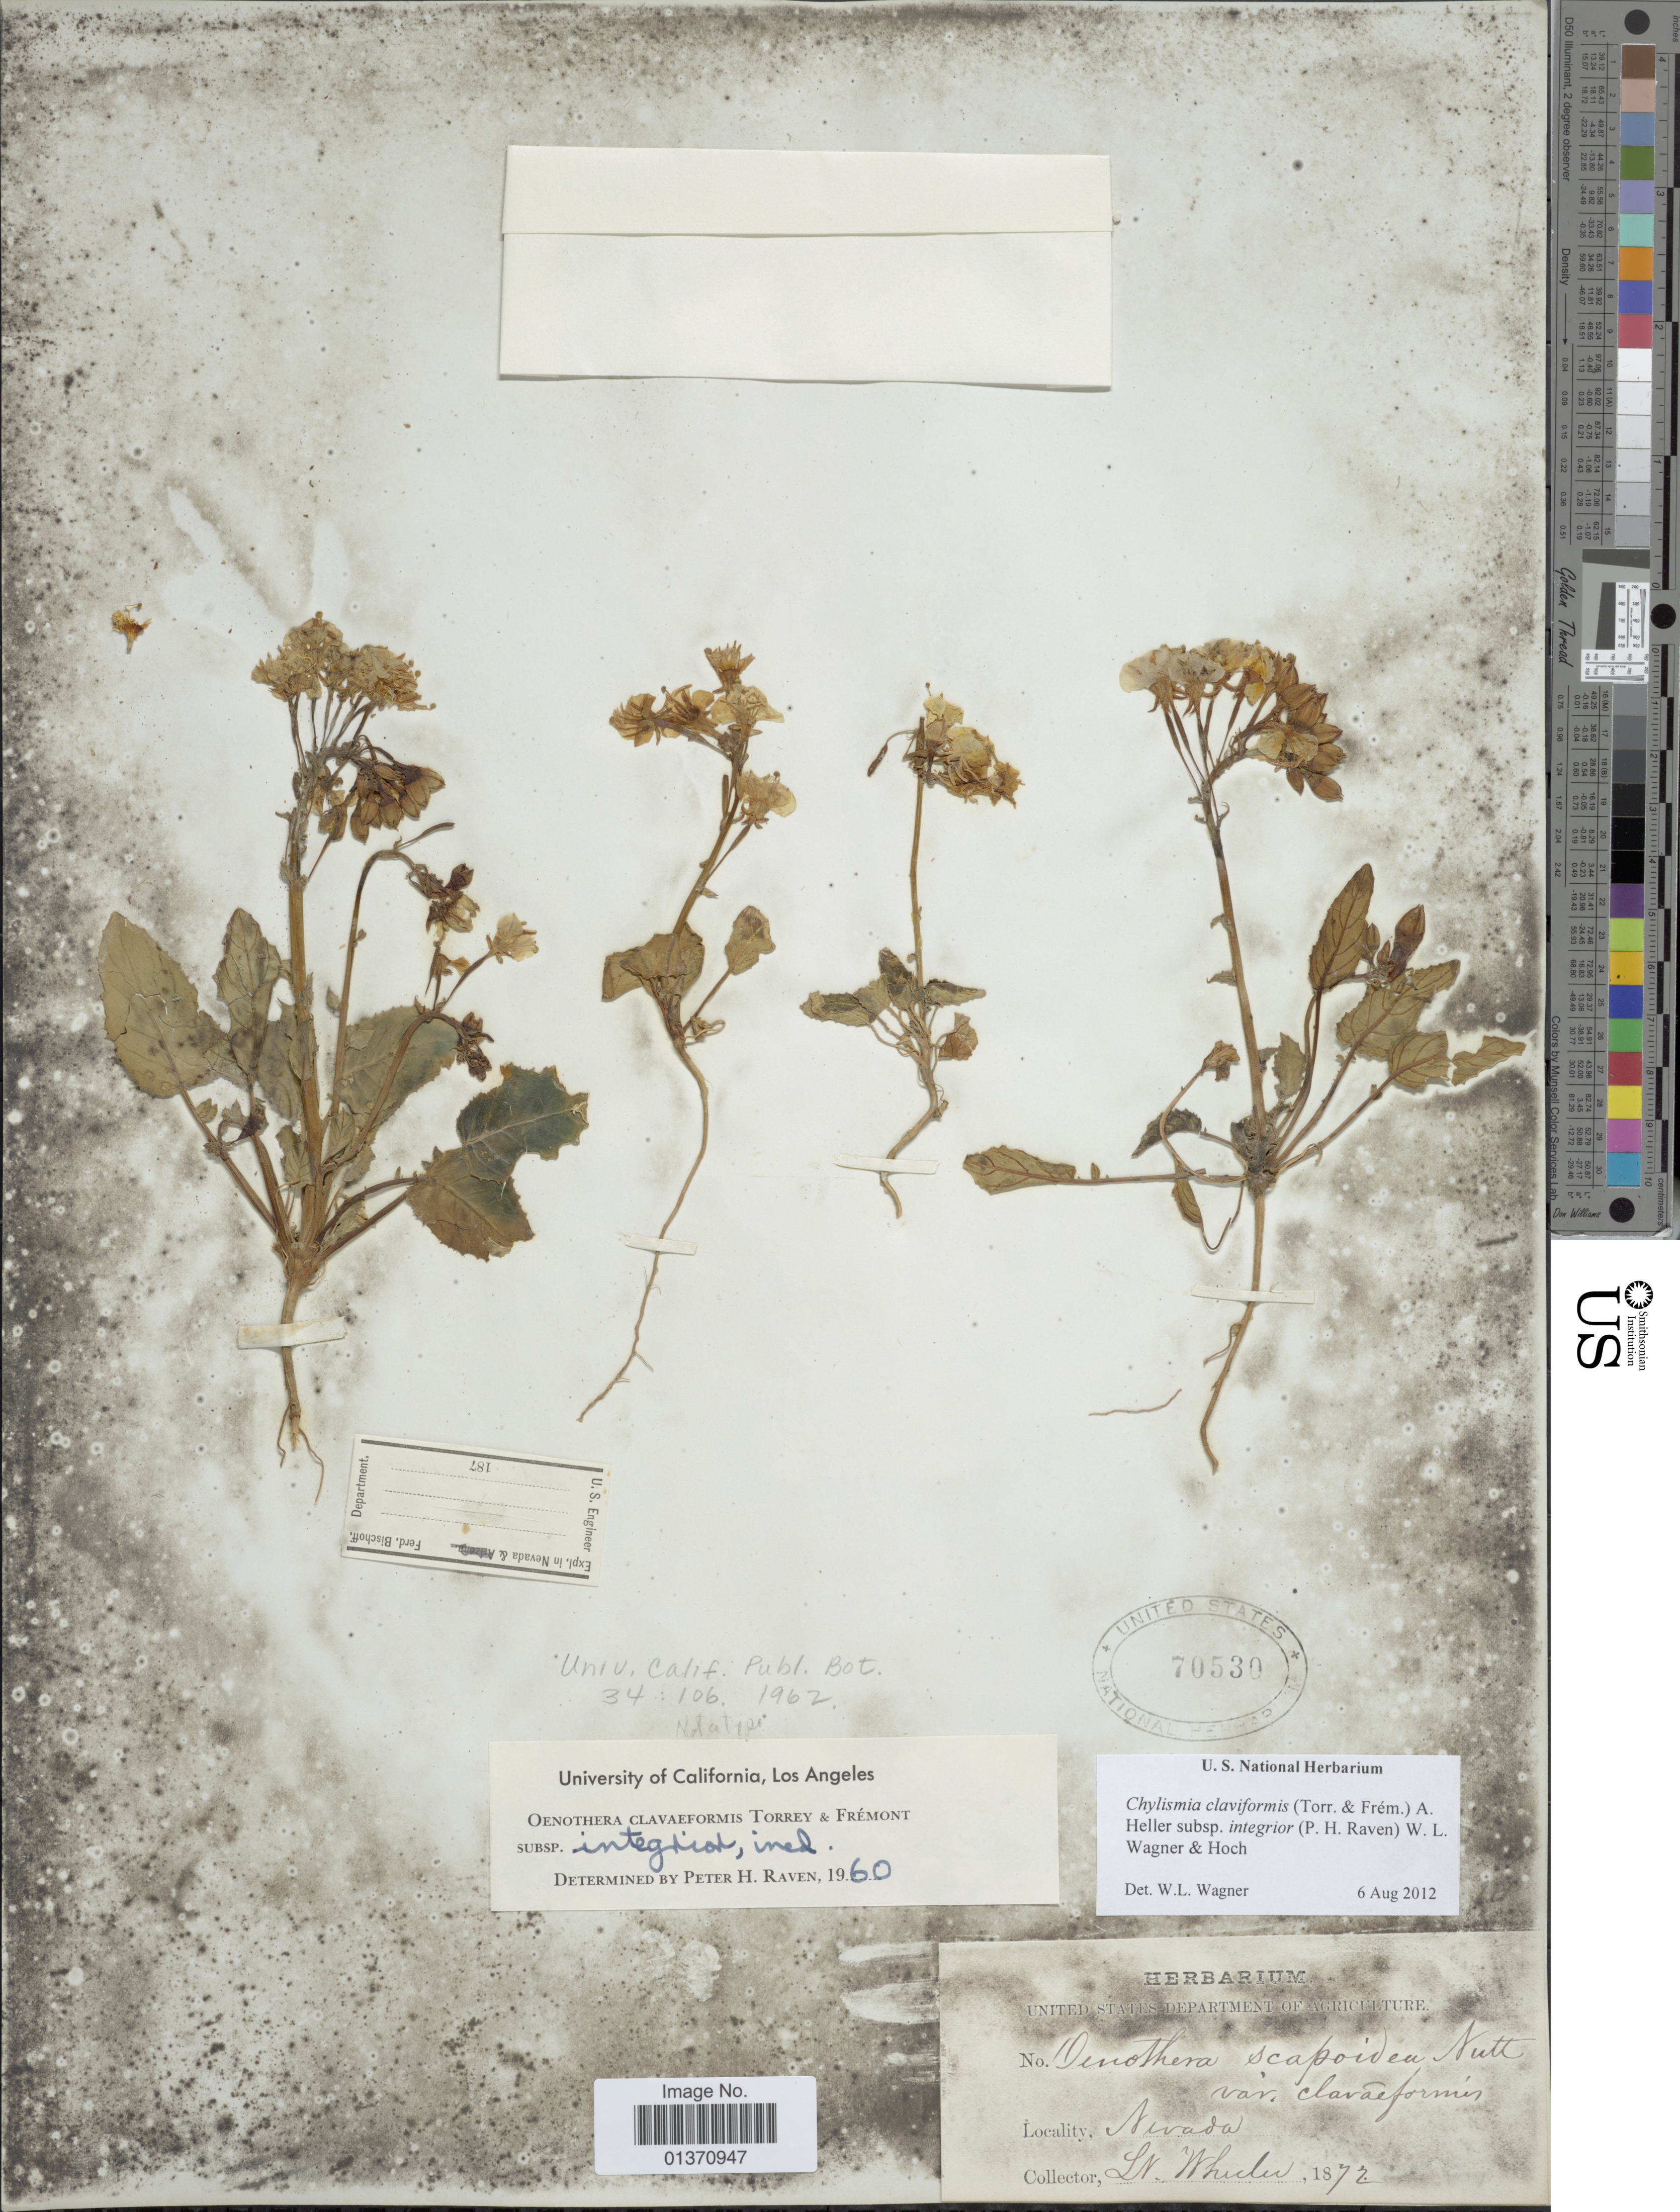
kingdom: Plantae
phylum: Tracheophyta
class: Magnoliopsida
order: Myrtales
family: Onagraceae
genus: Chylismia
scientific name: Chylismia claviformis subsp. integrior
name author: (P.H. Raven) W.L. Wagner & Hoch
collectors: L. Wheeler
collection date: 1872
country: United States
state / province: Nevada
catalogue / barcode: US 70530